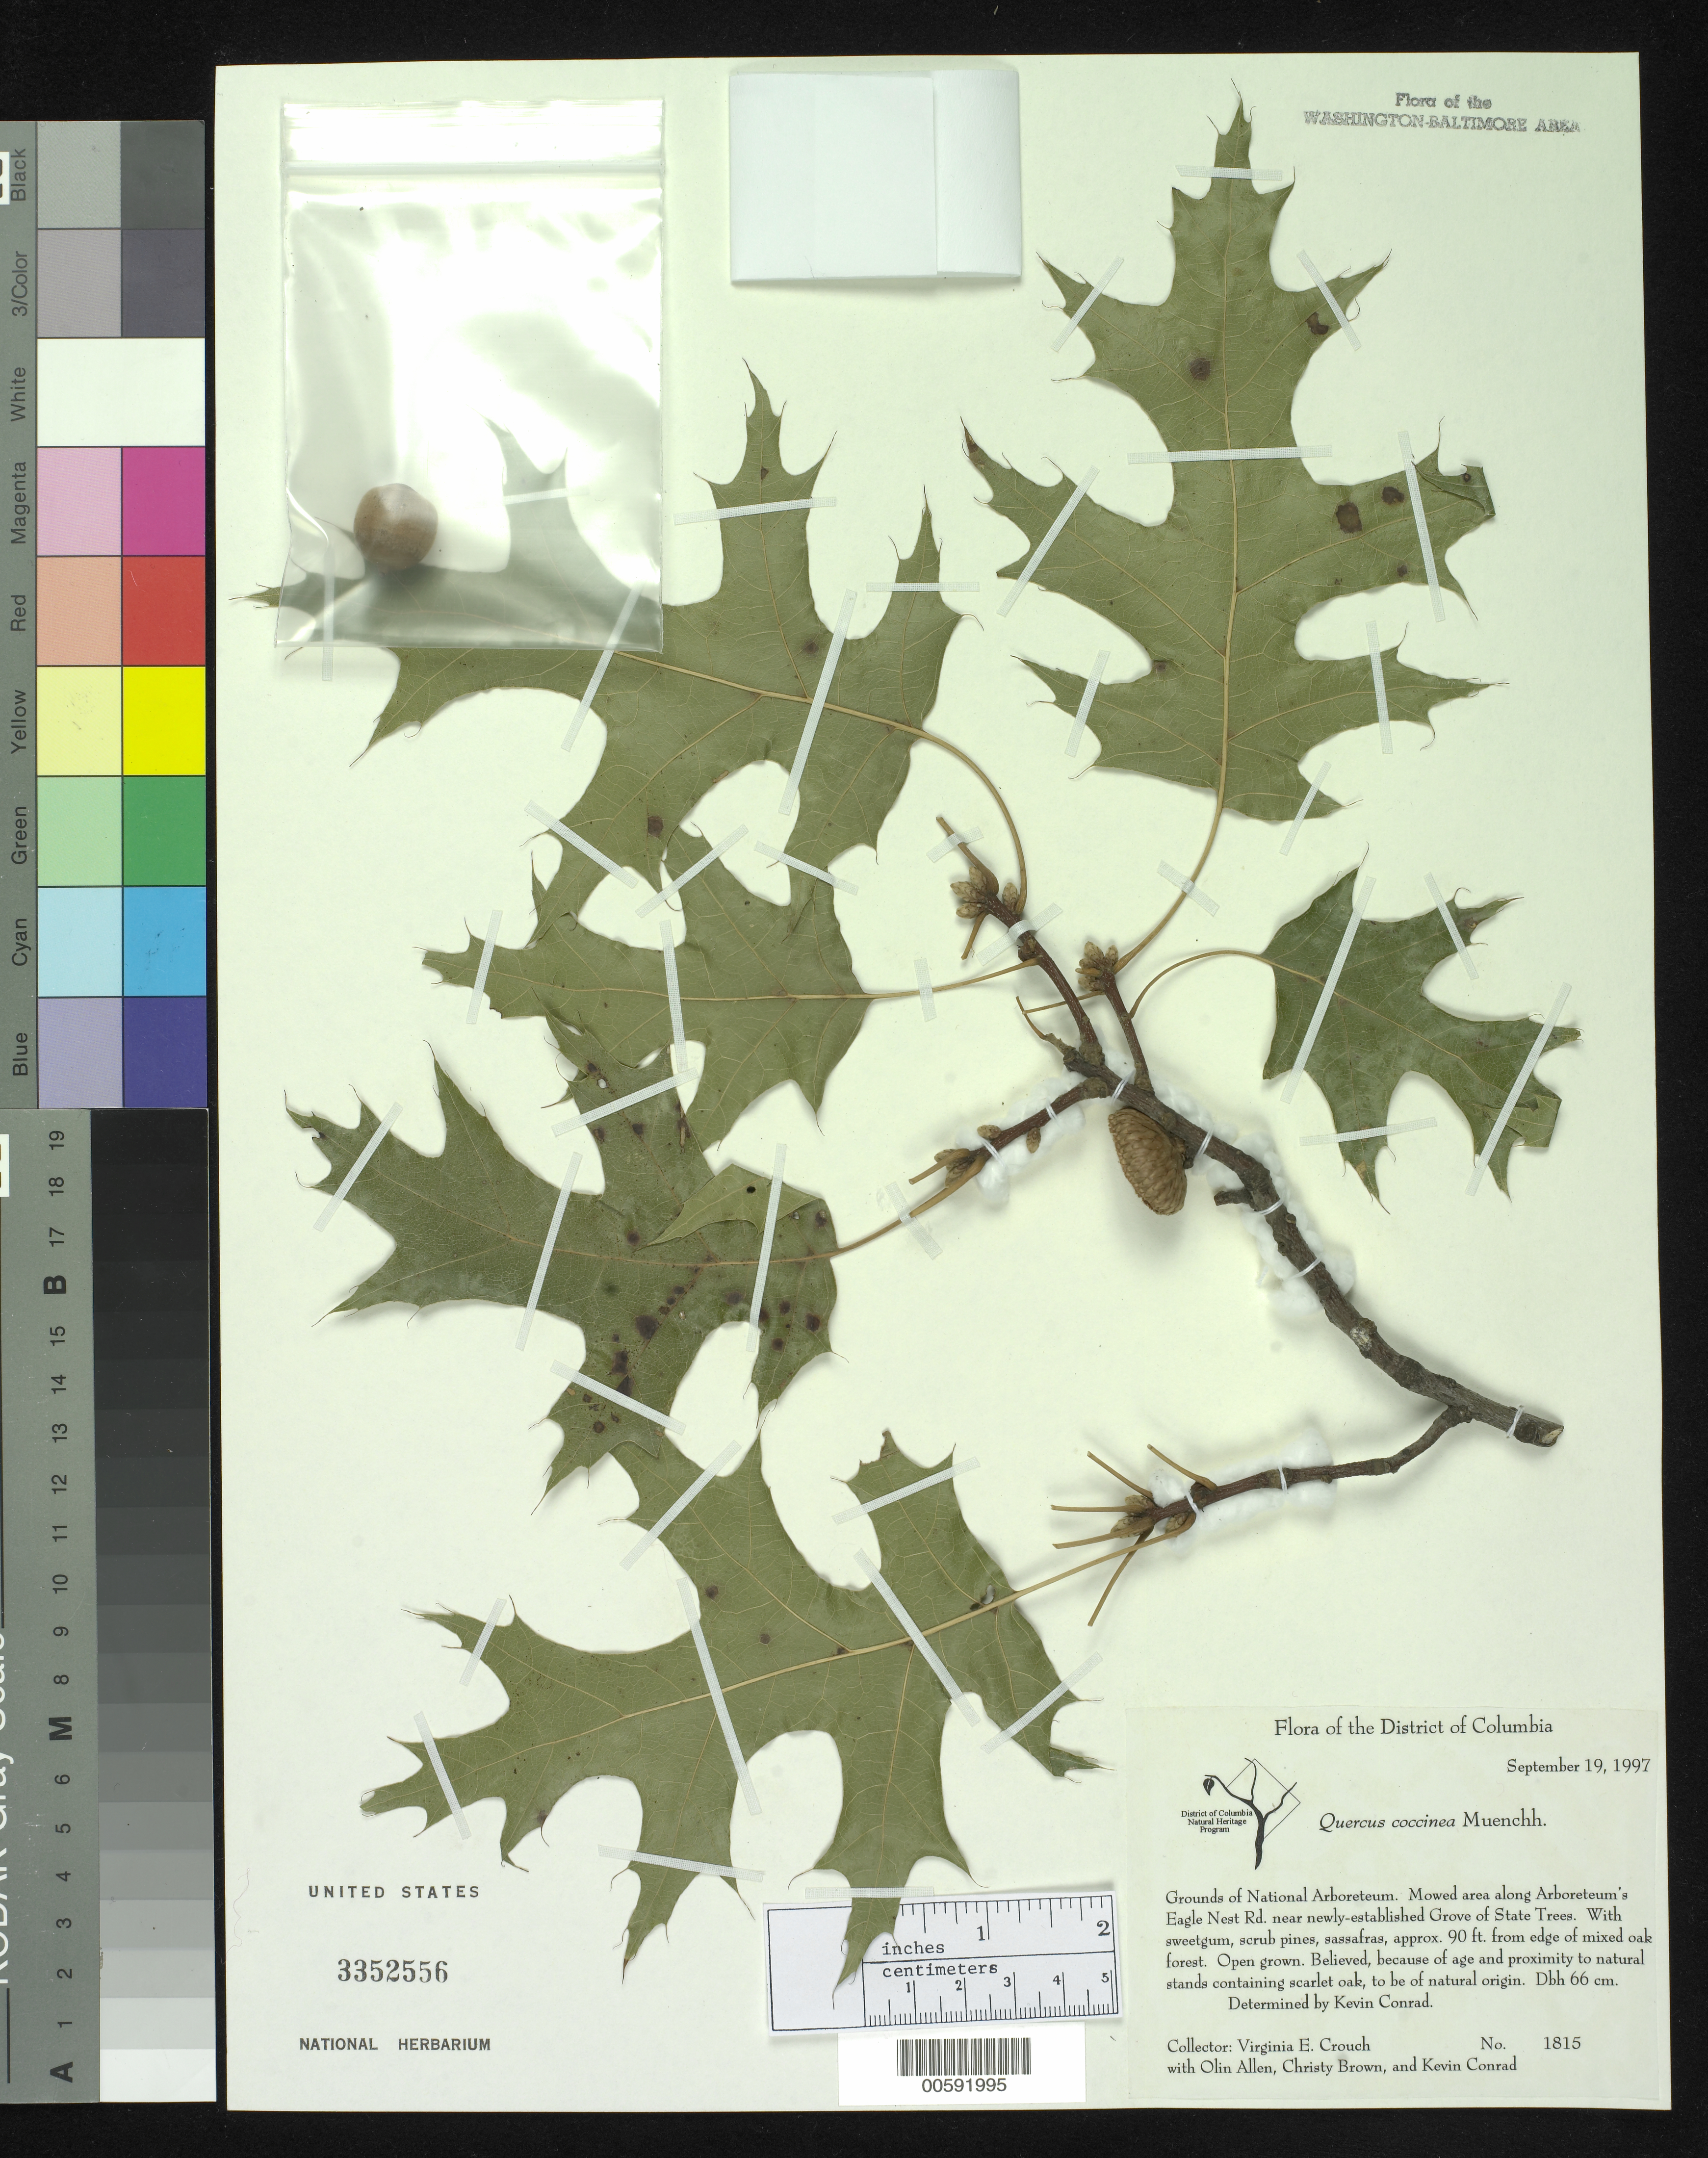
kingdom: Plantae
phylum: Tracheophyta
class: Magnoliopsida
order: Fagales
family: Fagaceae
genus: Quercus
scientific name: Quercus coccinea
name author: Münchh.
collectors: V. Crouch, O. Allen, C. Brown & K. Conrad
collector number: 1815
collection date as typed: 19 Sep 1997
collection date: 1997-09-19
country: United States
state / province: District of Columbia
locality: National Arboretum.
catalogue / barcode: US 3352556